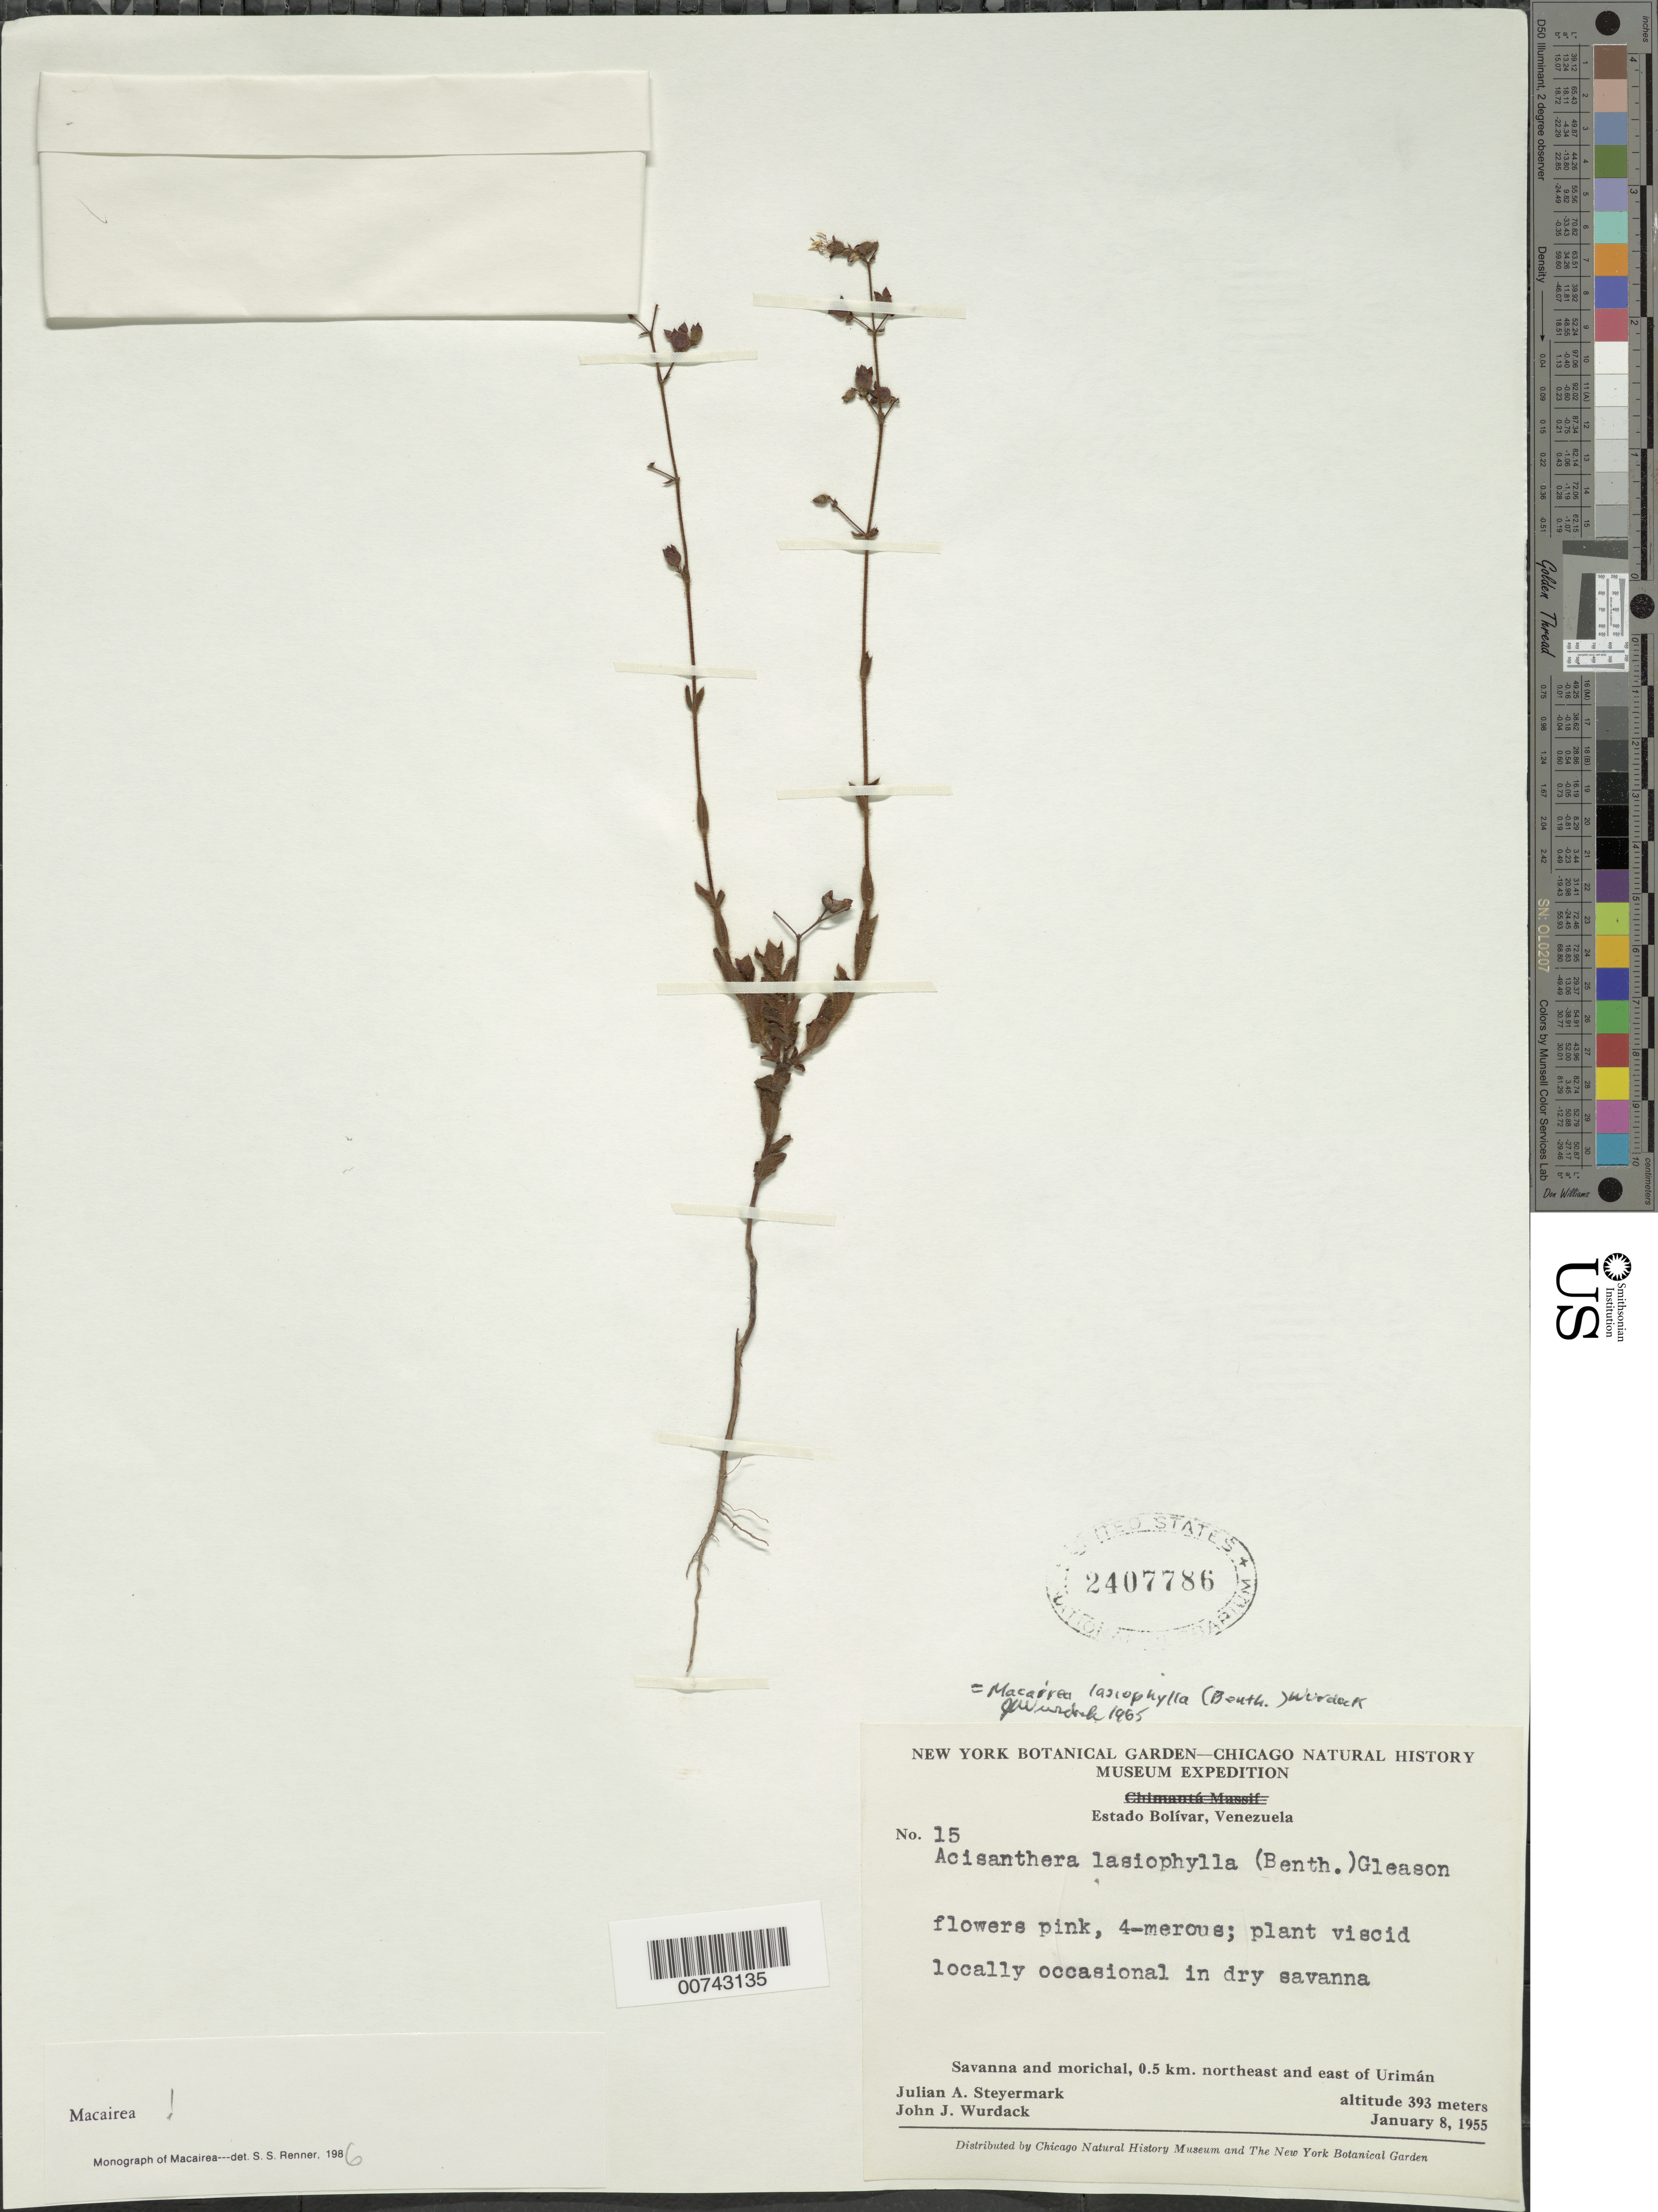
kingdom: Plantae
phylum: Tracheophyta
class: Magnoliopsida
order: Myrtales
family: Melastomataceae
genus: Macairea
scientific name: Macairea lasiophylla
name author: (Benth.) Wurdack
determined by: Wurdack, John J., (US), US (UNITED STATES)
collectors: J. Steyermark & J. J. Wurdack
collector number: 55 15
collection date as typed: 8-Jan-55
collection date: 1955-01-08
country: Venezuela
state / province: Bolívar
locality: Urimán, 0.5 km NE and E of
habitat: Dry savana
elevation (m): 393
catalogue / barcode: US 2407786